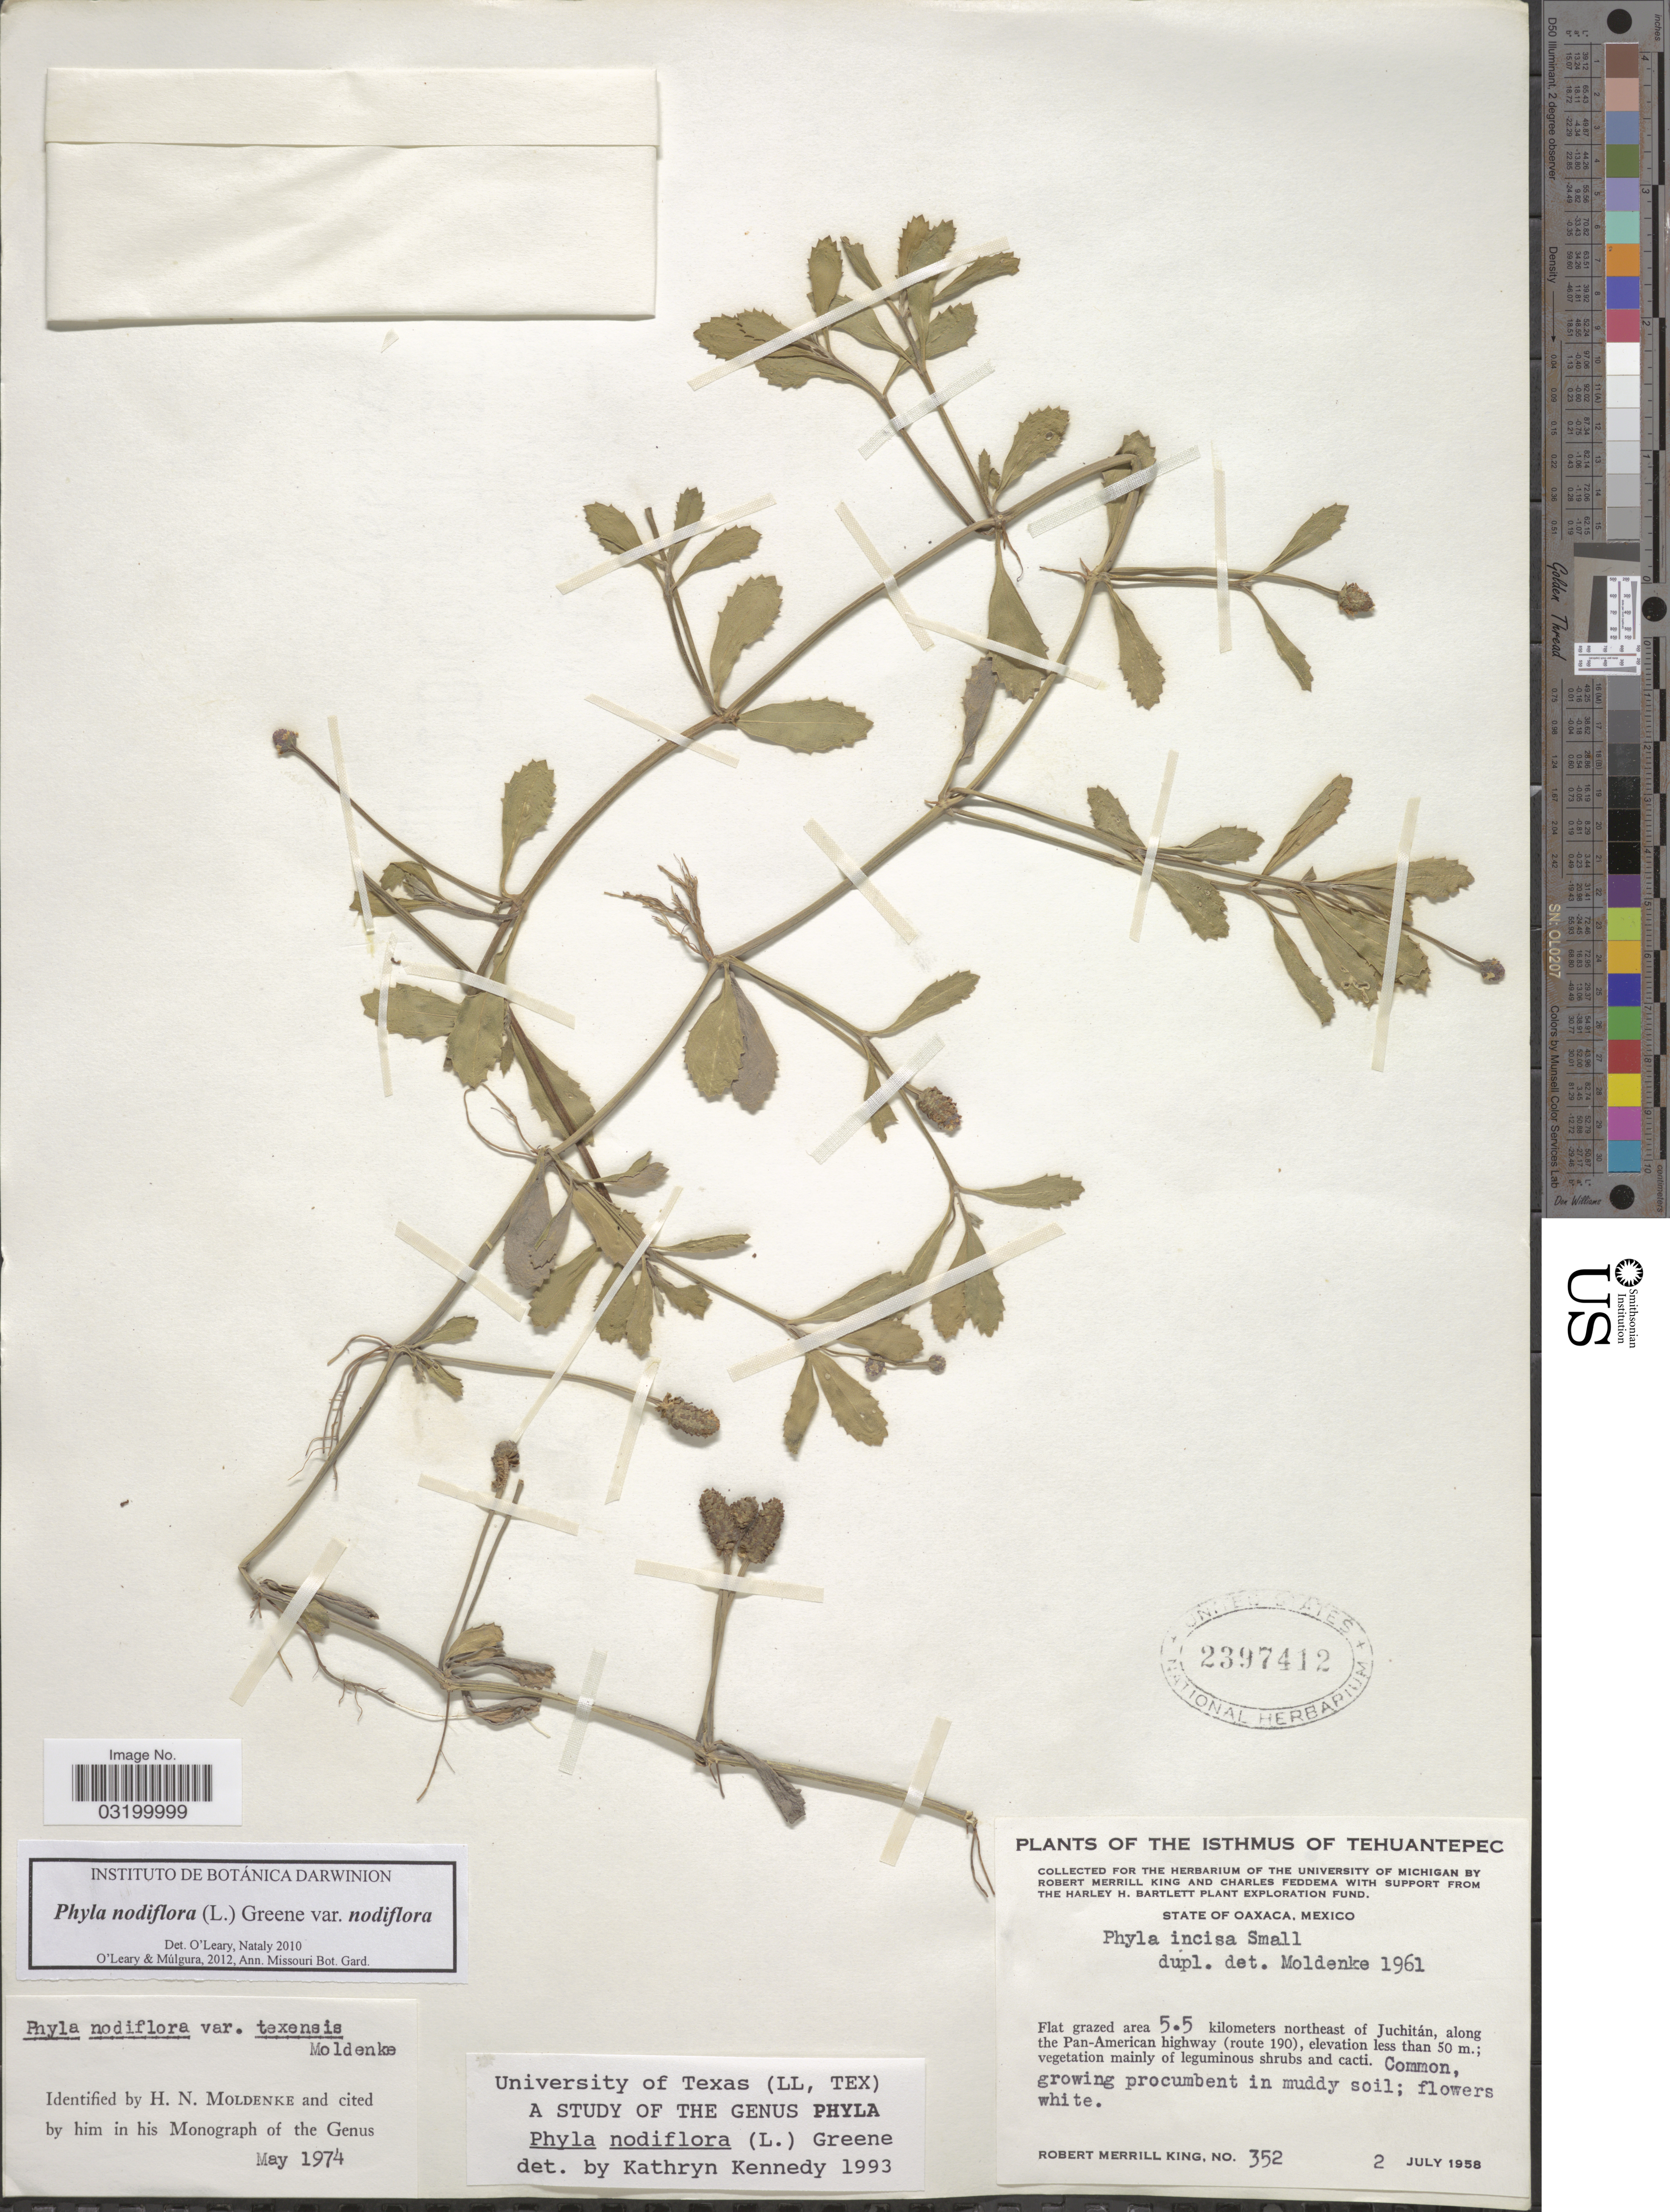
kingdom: Plantae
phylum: Tracheophyta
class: Magnoliopsida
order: Lamiales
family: Verbenaceae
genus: Phyla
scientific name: Phyla nodiflora var. nodiflora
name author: (L.) Greene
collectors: R. M. King & C. Feddema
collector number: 352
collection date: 1958-07-02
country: Mexico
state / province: Oaxaca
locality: The Isthmus of Tehuantepec. Flat grazed area 5.5 kilometers northeast of Juchitán, along the Pan-American highway (route 190).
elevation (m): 50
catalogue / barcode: US 2397412